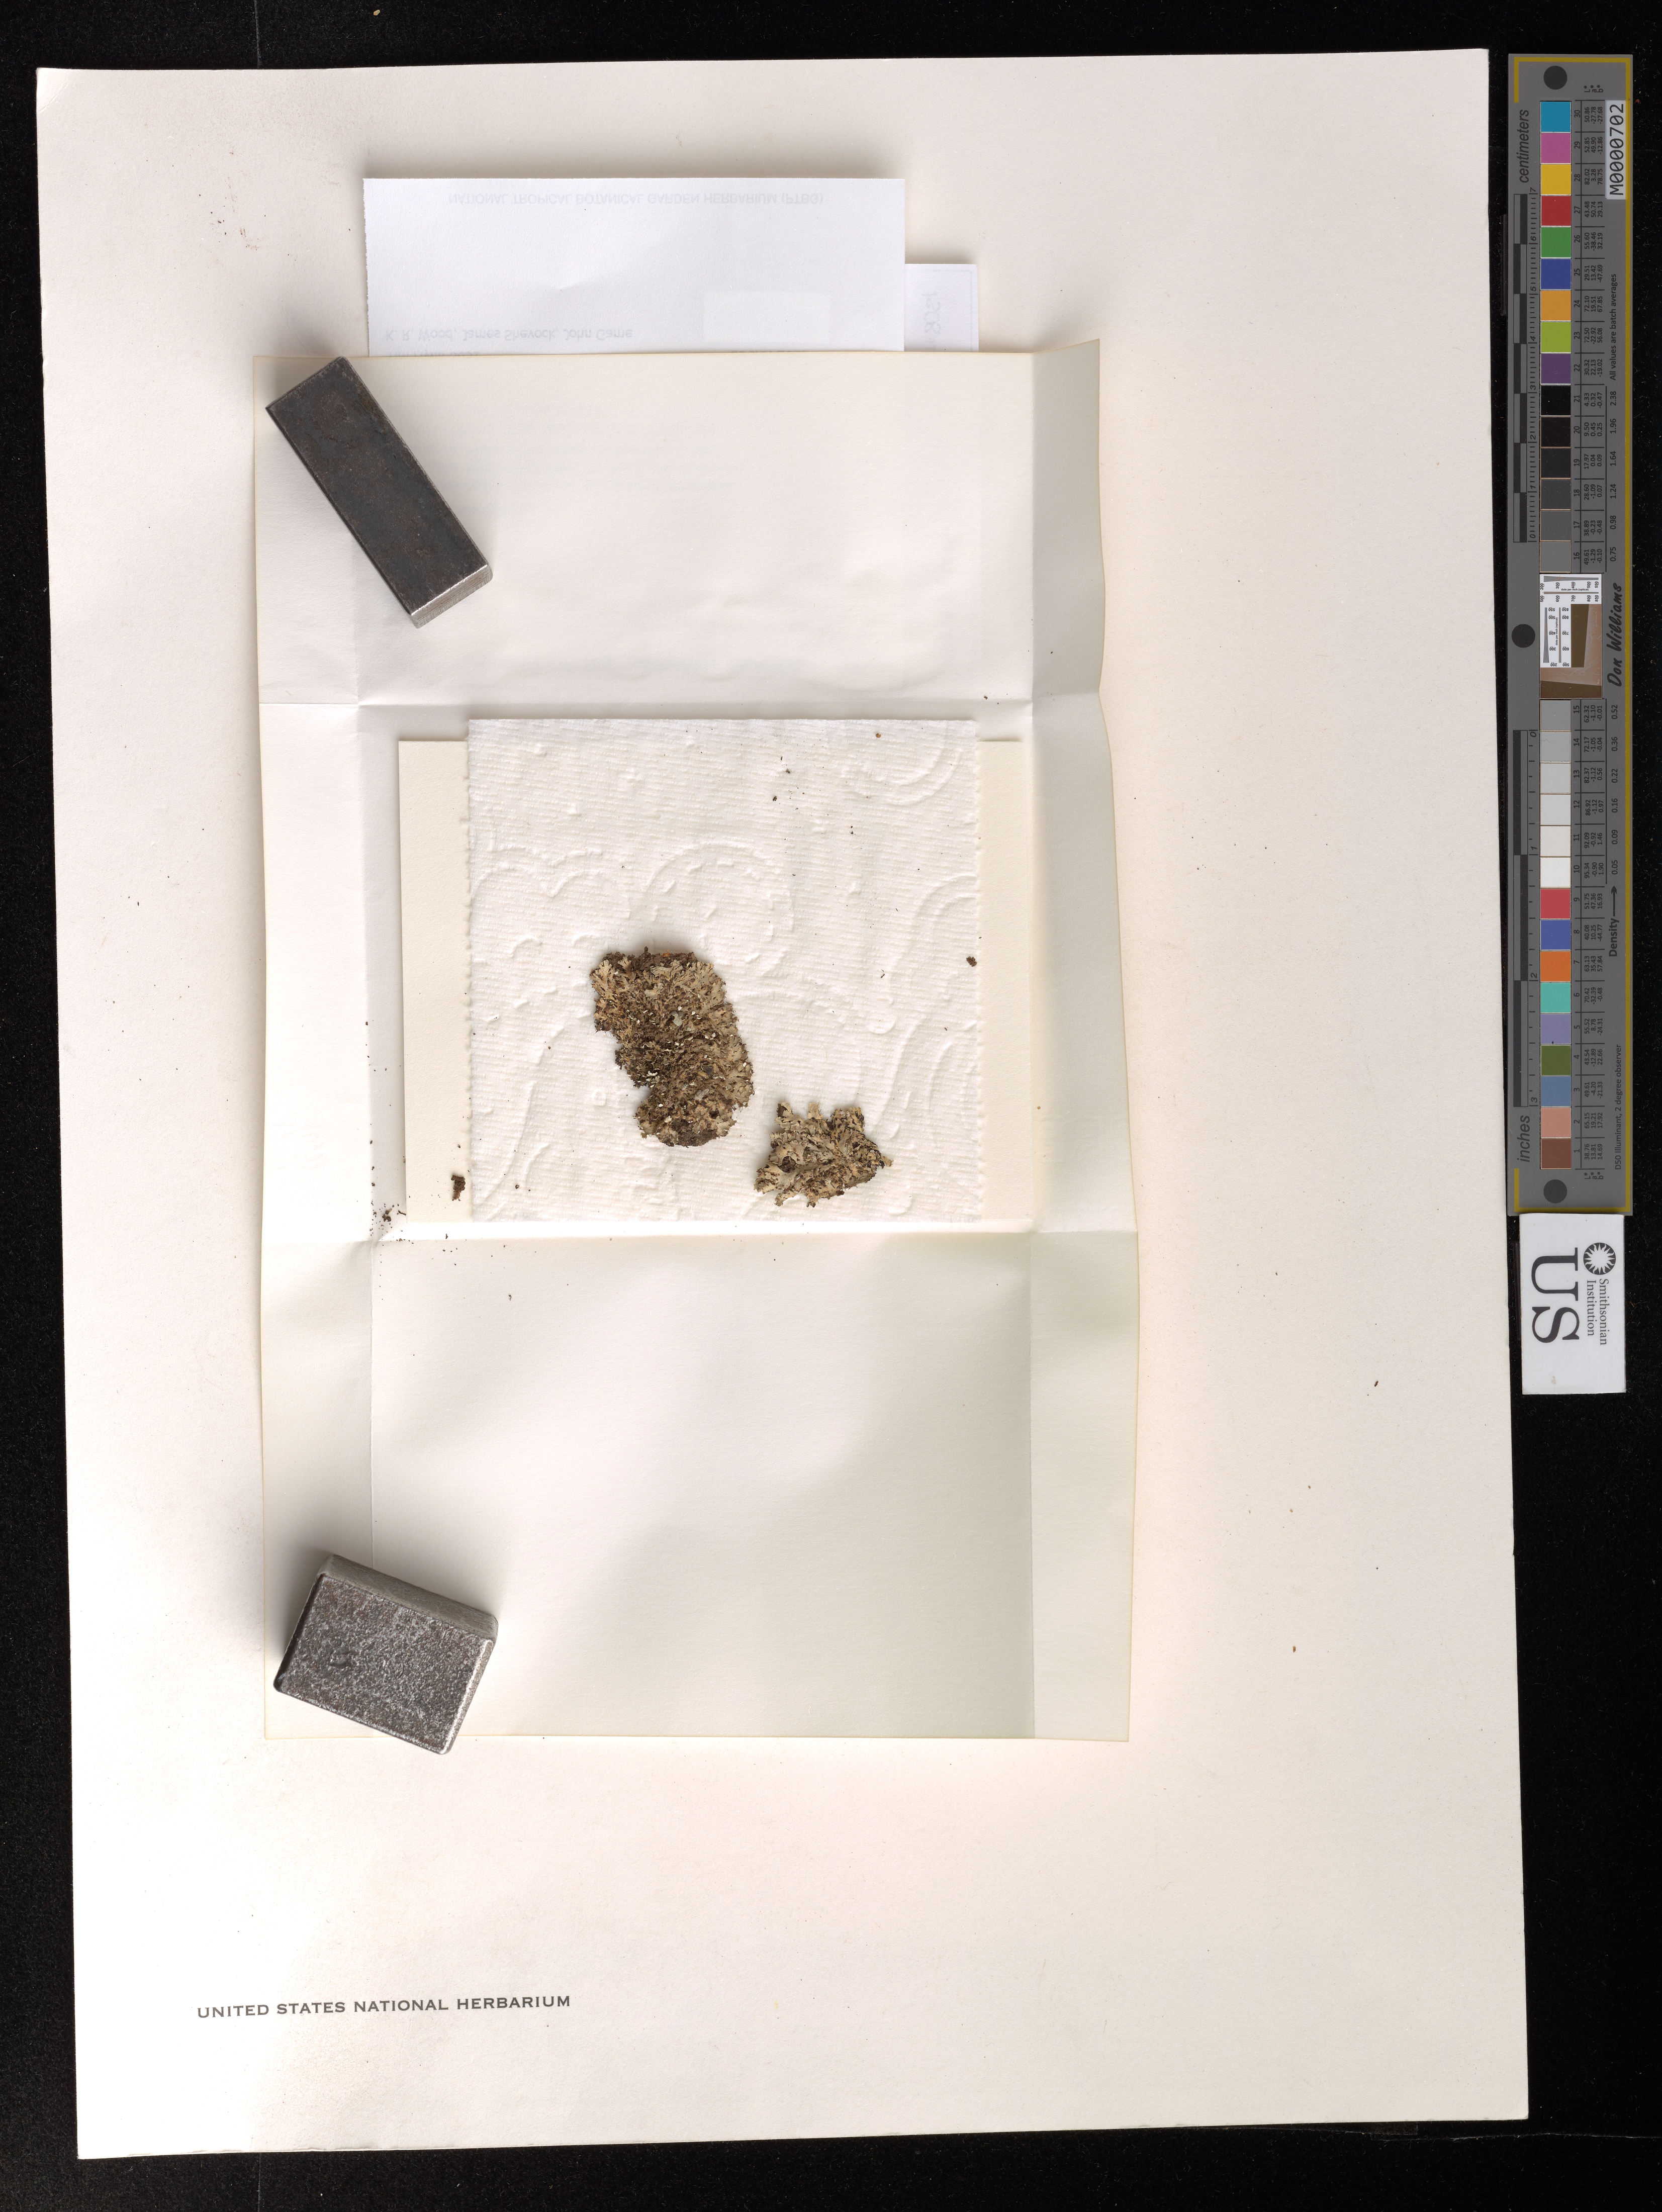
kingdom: Fungi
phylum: Ascomycota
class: Lecanoromycetes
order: Caliciales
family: Physciaceae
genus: Heterodermia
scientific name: Heterodermia sp.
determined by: Smith, C. W.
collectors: T. W. Flynn, J. R. Shevock & J. Game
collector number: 8051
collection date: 2015-01-23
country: United States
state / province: Hawaii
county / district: Kauai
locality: Kauai Waimea District. Kokee State Park. Honopu trail.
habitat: Acacia koa/Metrosideros poylmorpha mixed mesic forest. W/ Psychotria, Dodonaea, Dicranpteris, Melicope barbigera and Melicope anisata.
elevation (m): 8051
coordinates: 22.147278, -159.654639